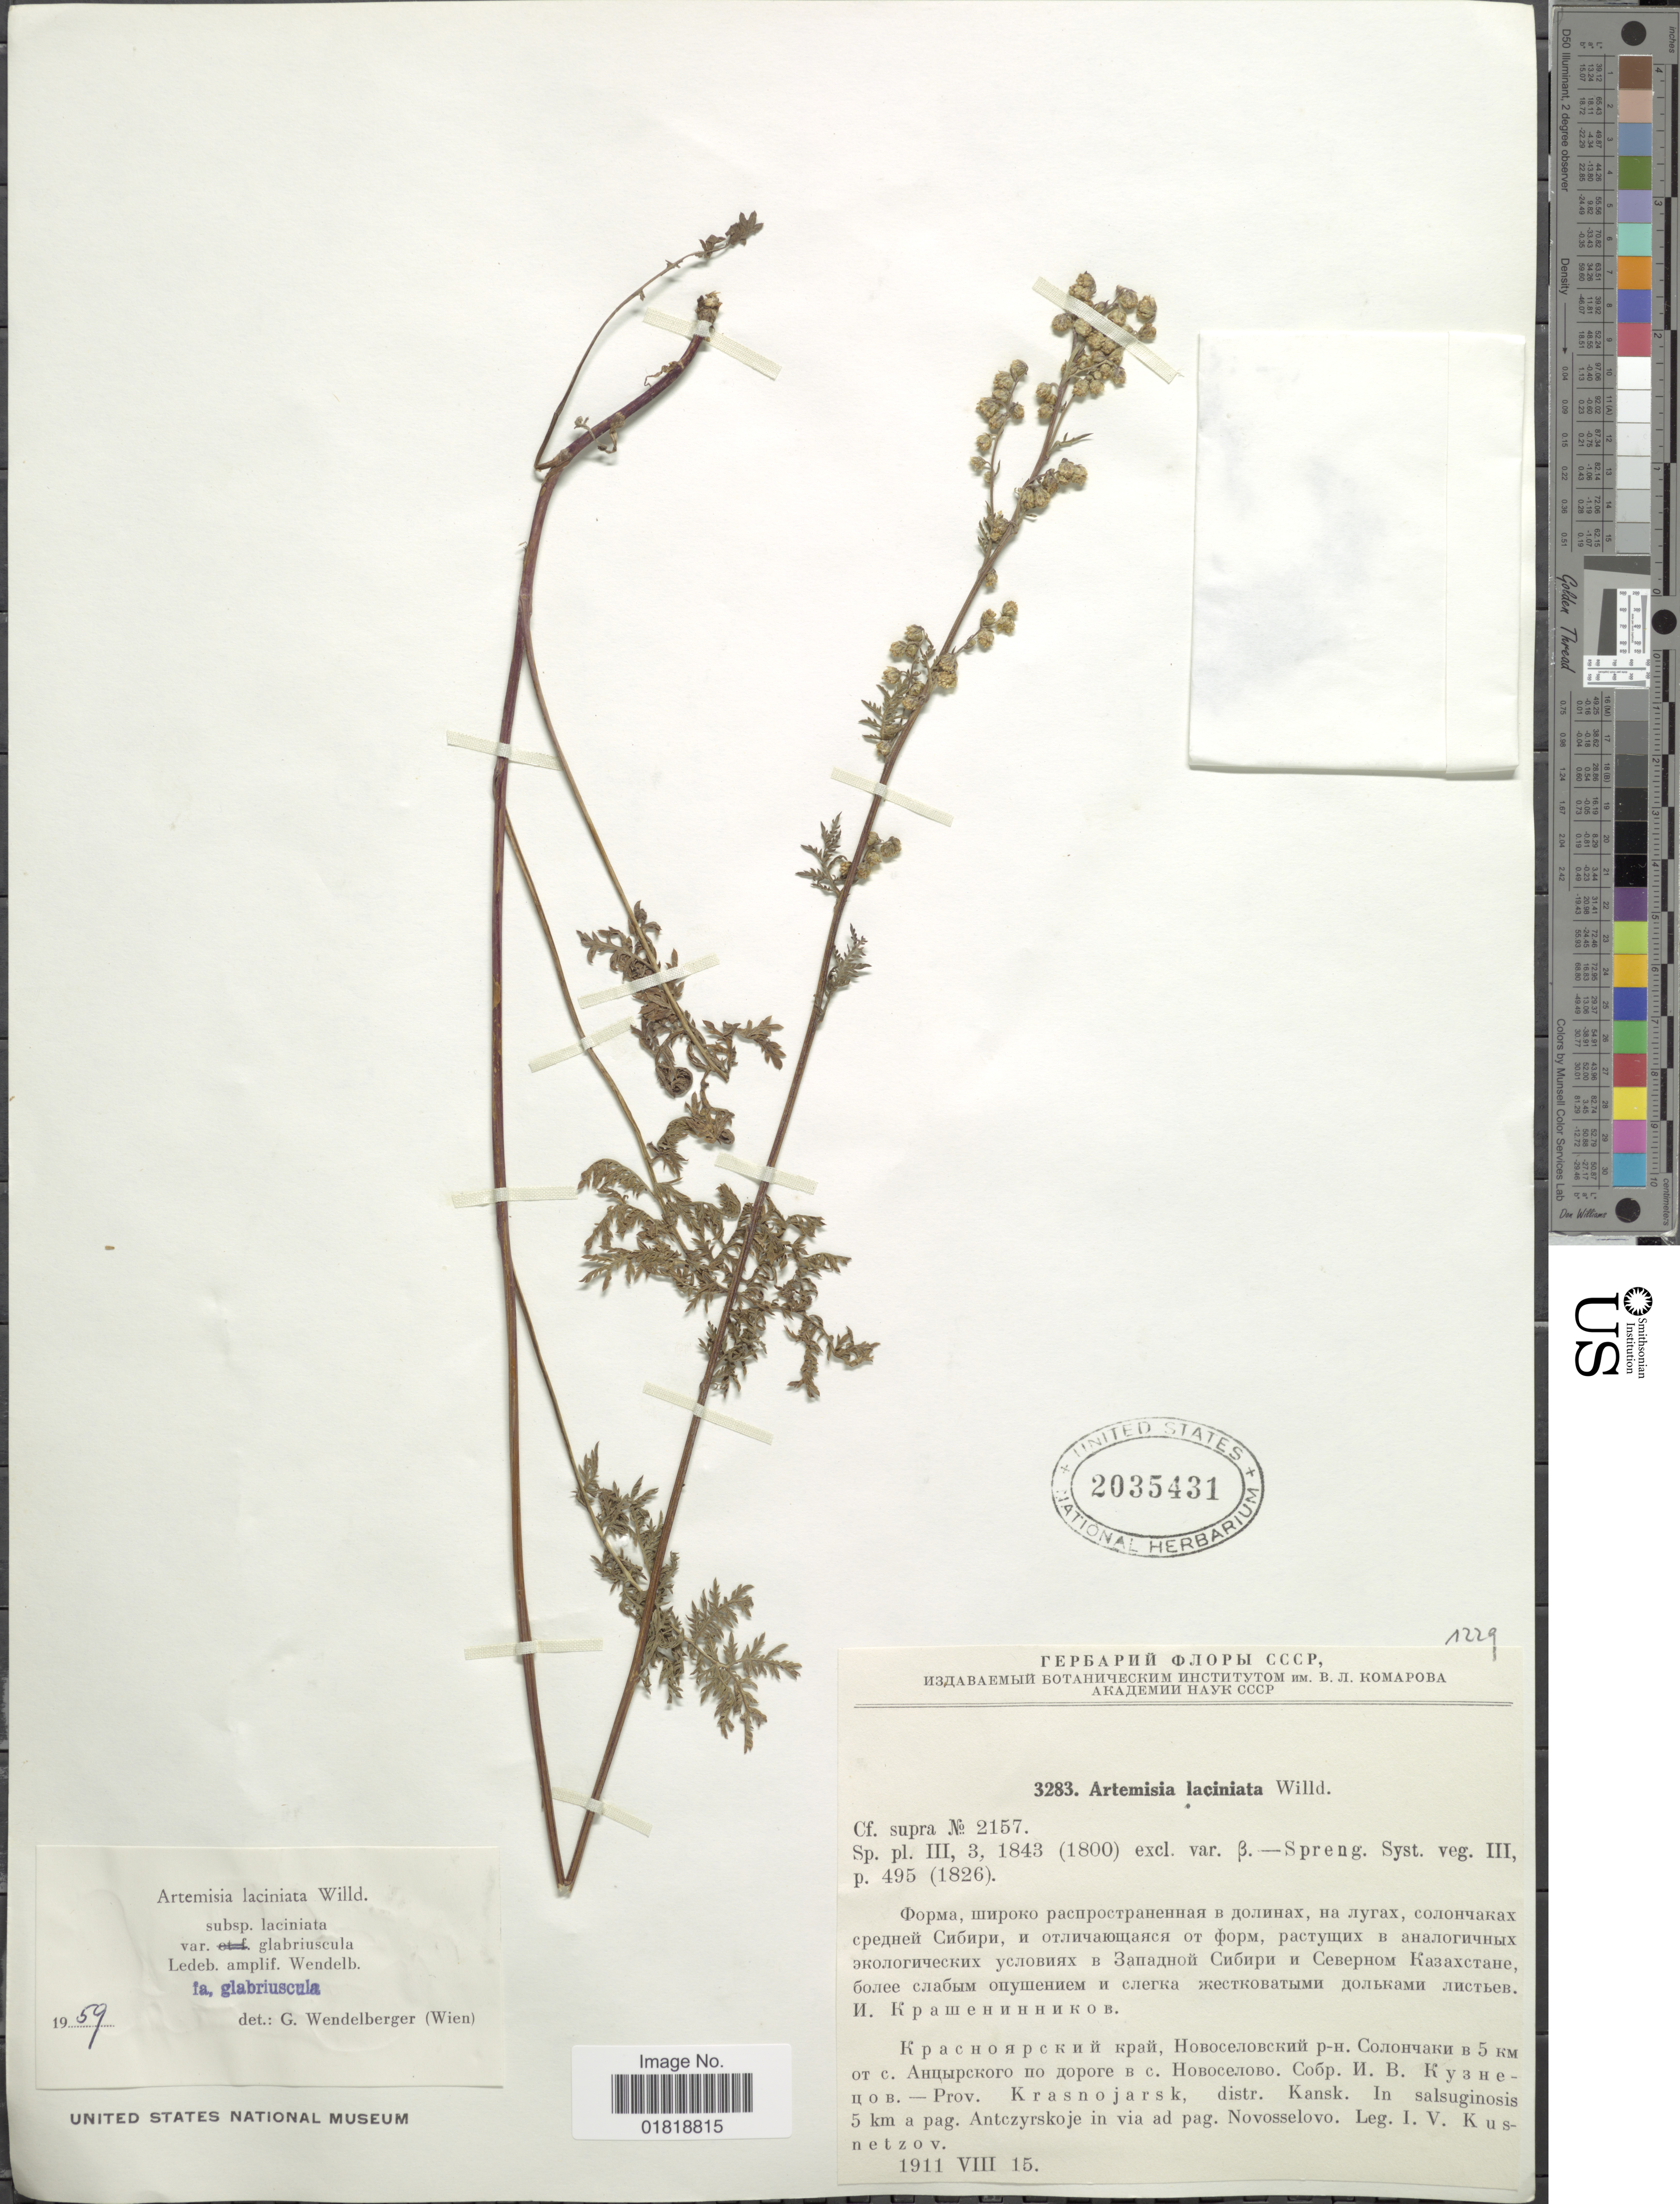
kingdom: Plantae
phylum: Tracheophyta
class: Magnoliopsida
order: Asterales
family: Asteraceae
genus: Artemisia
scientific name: Artemisia laciniata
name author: Willd.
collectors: -. Kusnetzov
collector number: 3283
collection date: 1911-08-15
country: Russian Federation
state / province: Krasnoyarsk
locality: Distr. Kansk, in salsuginosis 5 km a pag. Antczyrskoje in via ad pag. Novosselovo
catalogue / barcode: US 2035431